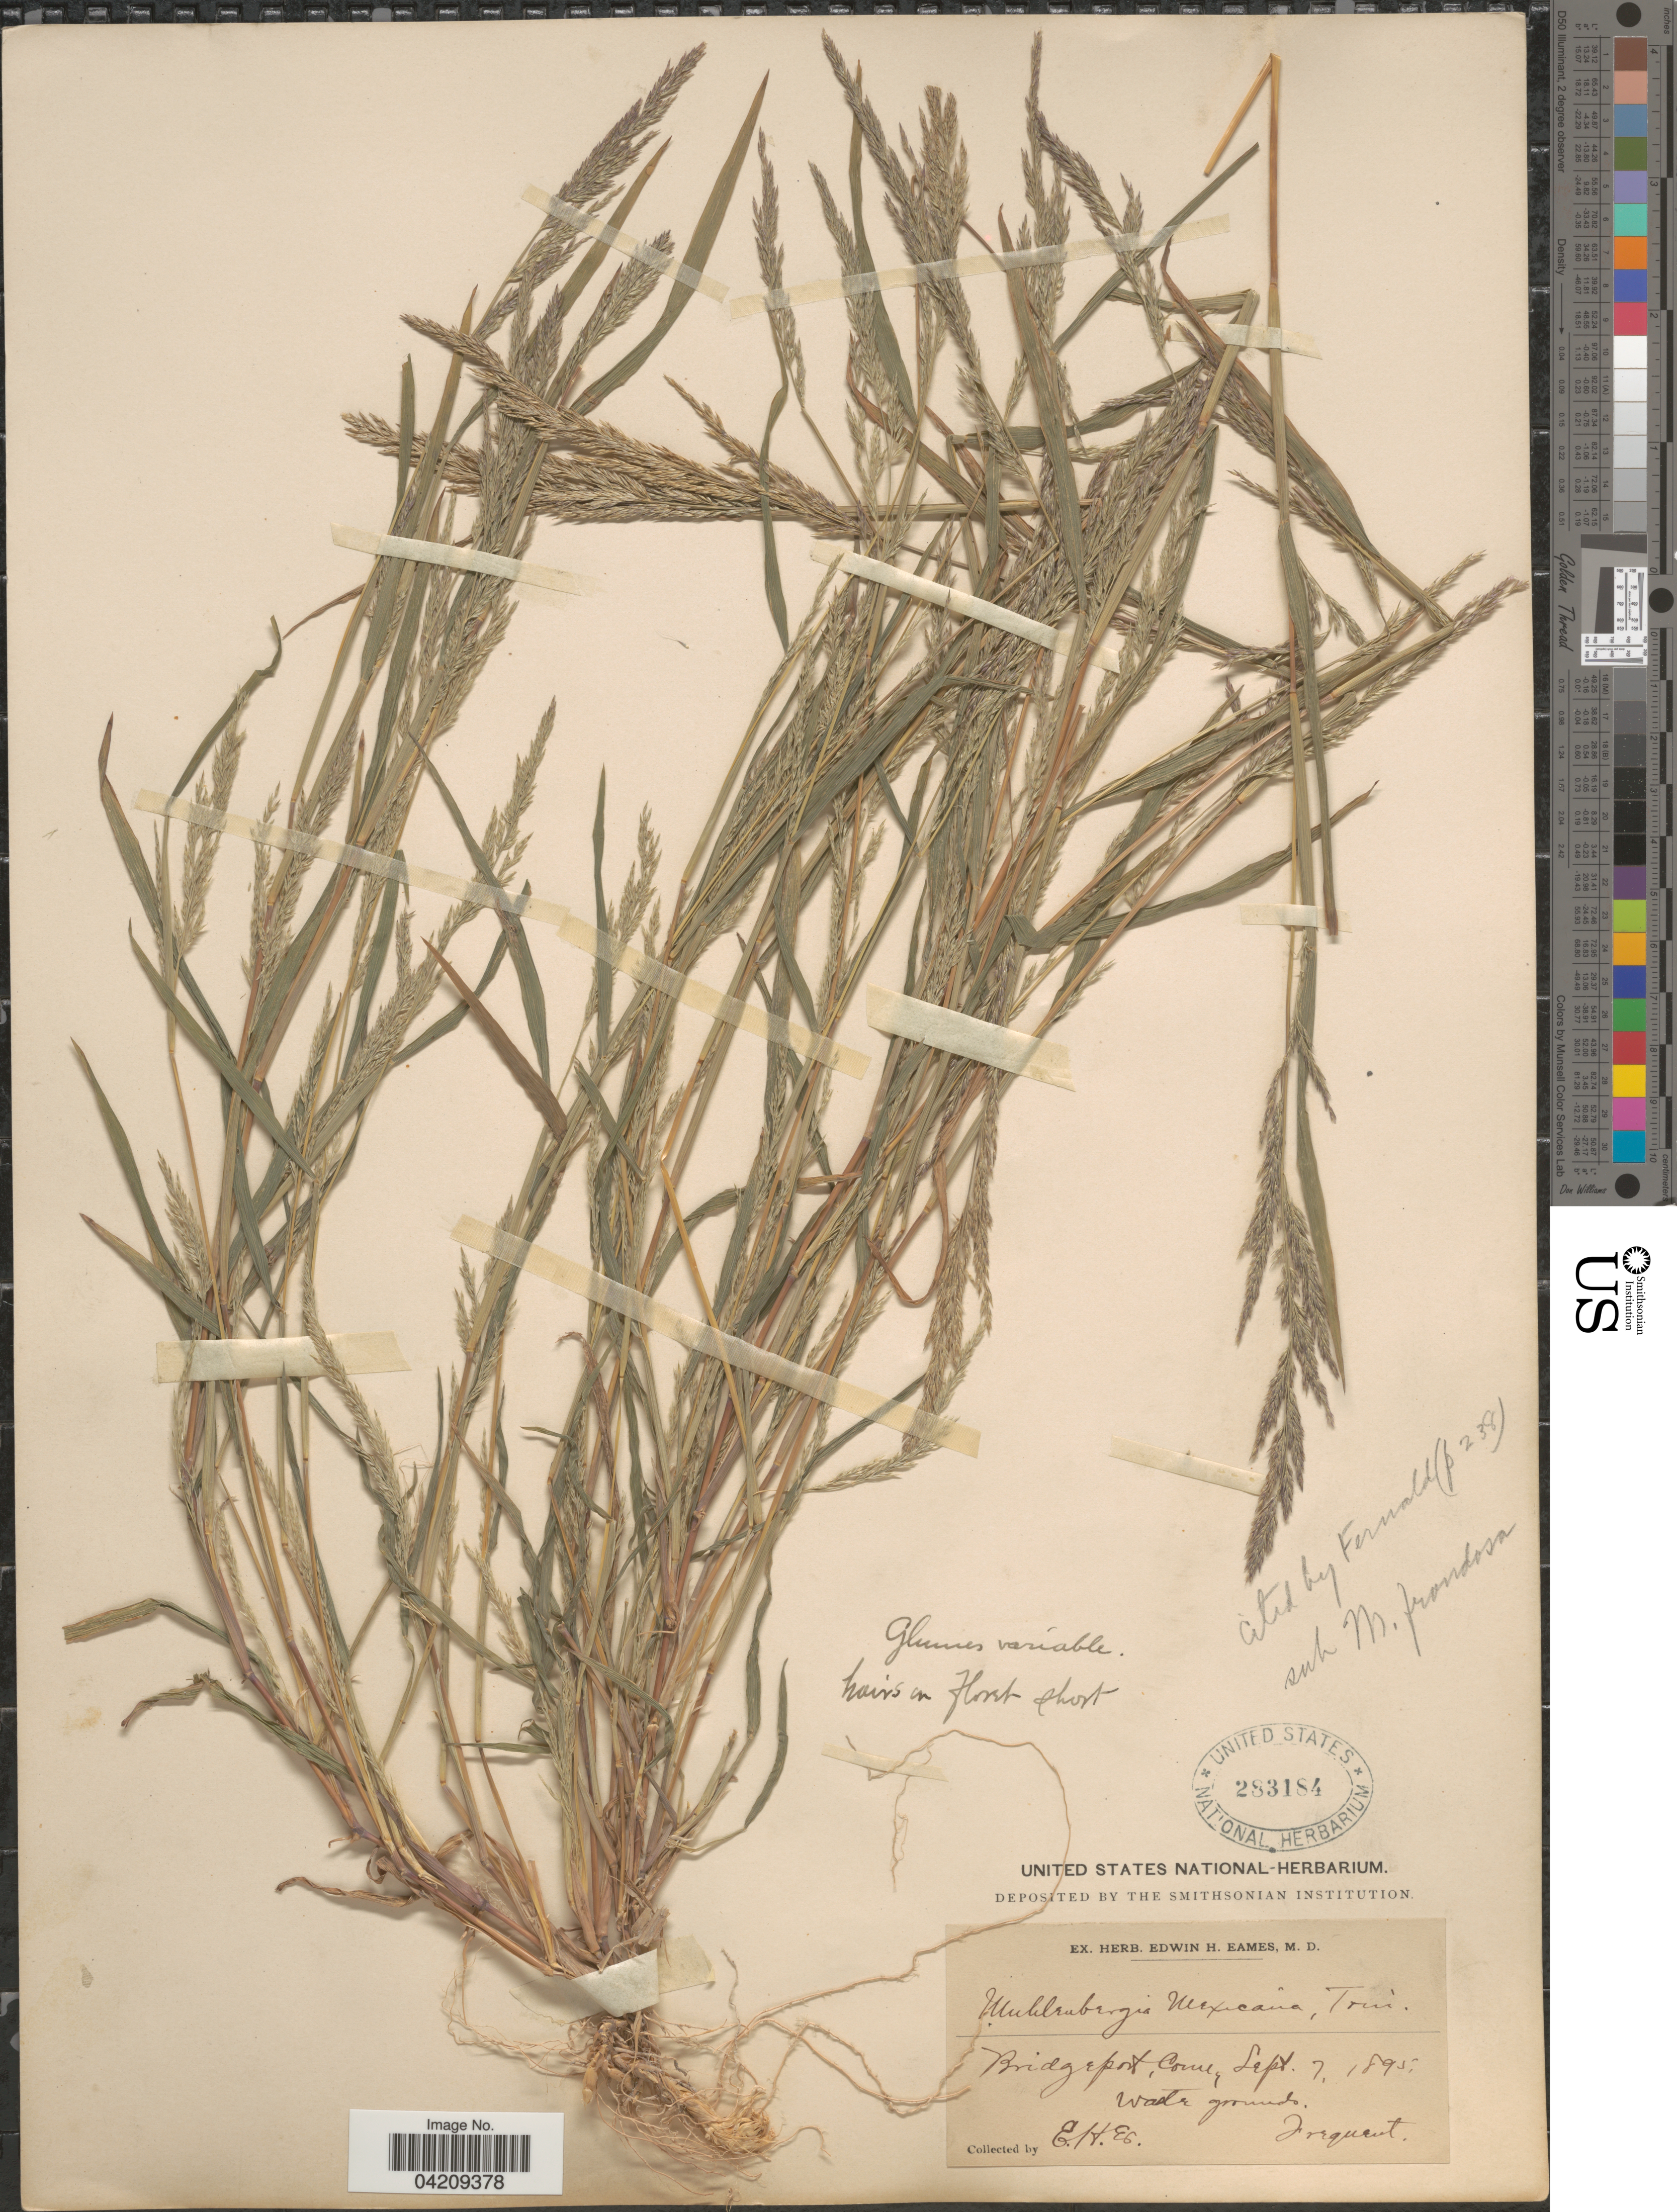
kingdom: Plantae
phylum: Tracheophyta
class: Liliopsida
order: Poales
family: Poaceae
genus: Muhlenbergia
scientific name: Muhlenbergia frondosa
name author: (Poir.) Fernald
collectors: E. H. Eames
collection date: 1895-09-07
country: United States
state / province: Connecticut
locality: Bridgeport.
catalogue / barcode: US 283184